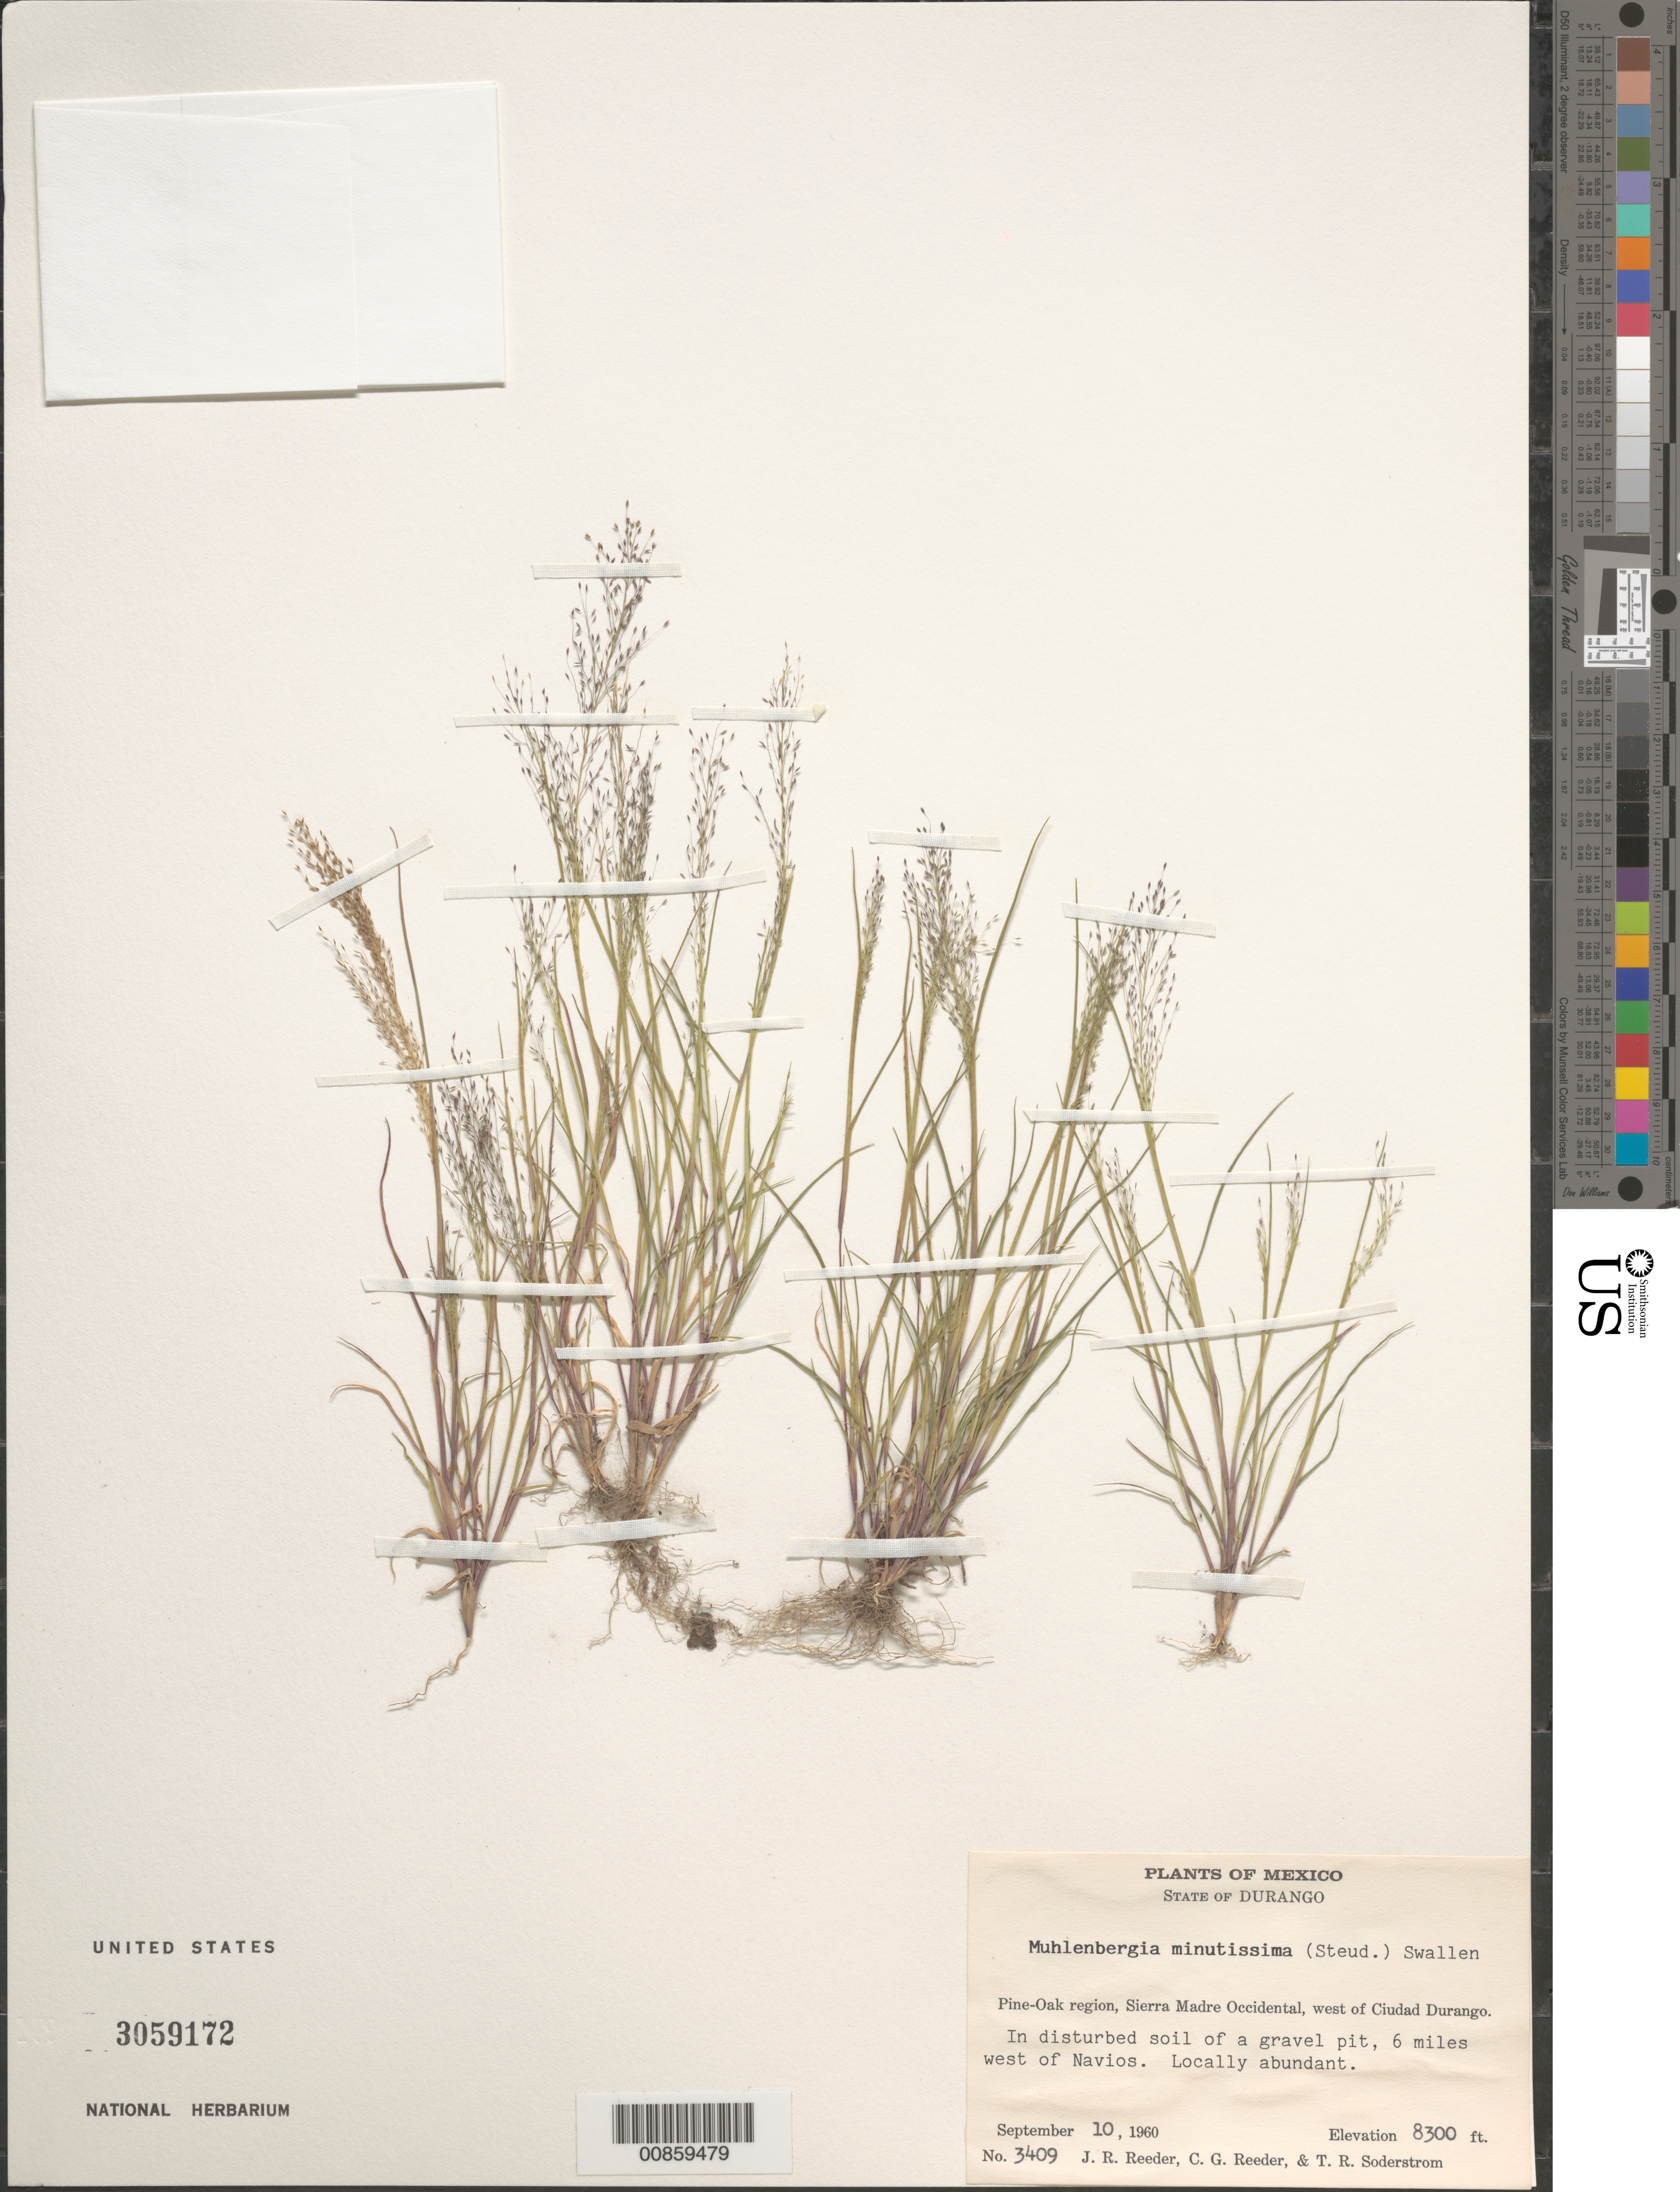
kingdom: Plantae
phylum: Tracheophyta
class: Liliopsida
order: Poales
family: Poaceae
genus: Muhlenbergia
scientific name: Muhlenbergia minutissima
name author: (Steud.) Swallen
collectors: J. R. Reeder, C. G. Reeder & T. R. Soderstrom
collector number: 3409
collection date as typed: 10 Sep 1960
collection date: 1960-09-10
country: Mexico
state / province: Durango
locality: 6 mi W of Navios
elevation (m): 2530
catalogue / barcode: US 3059172